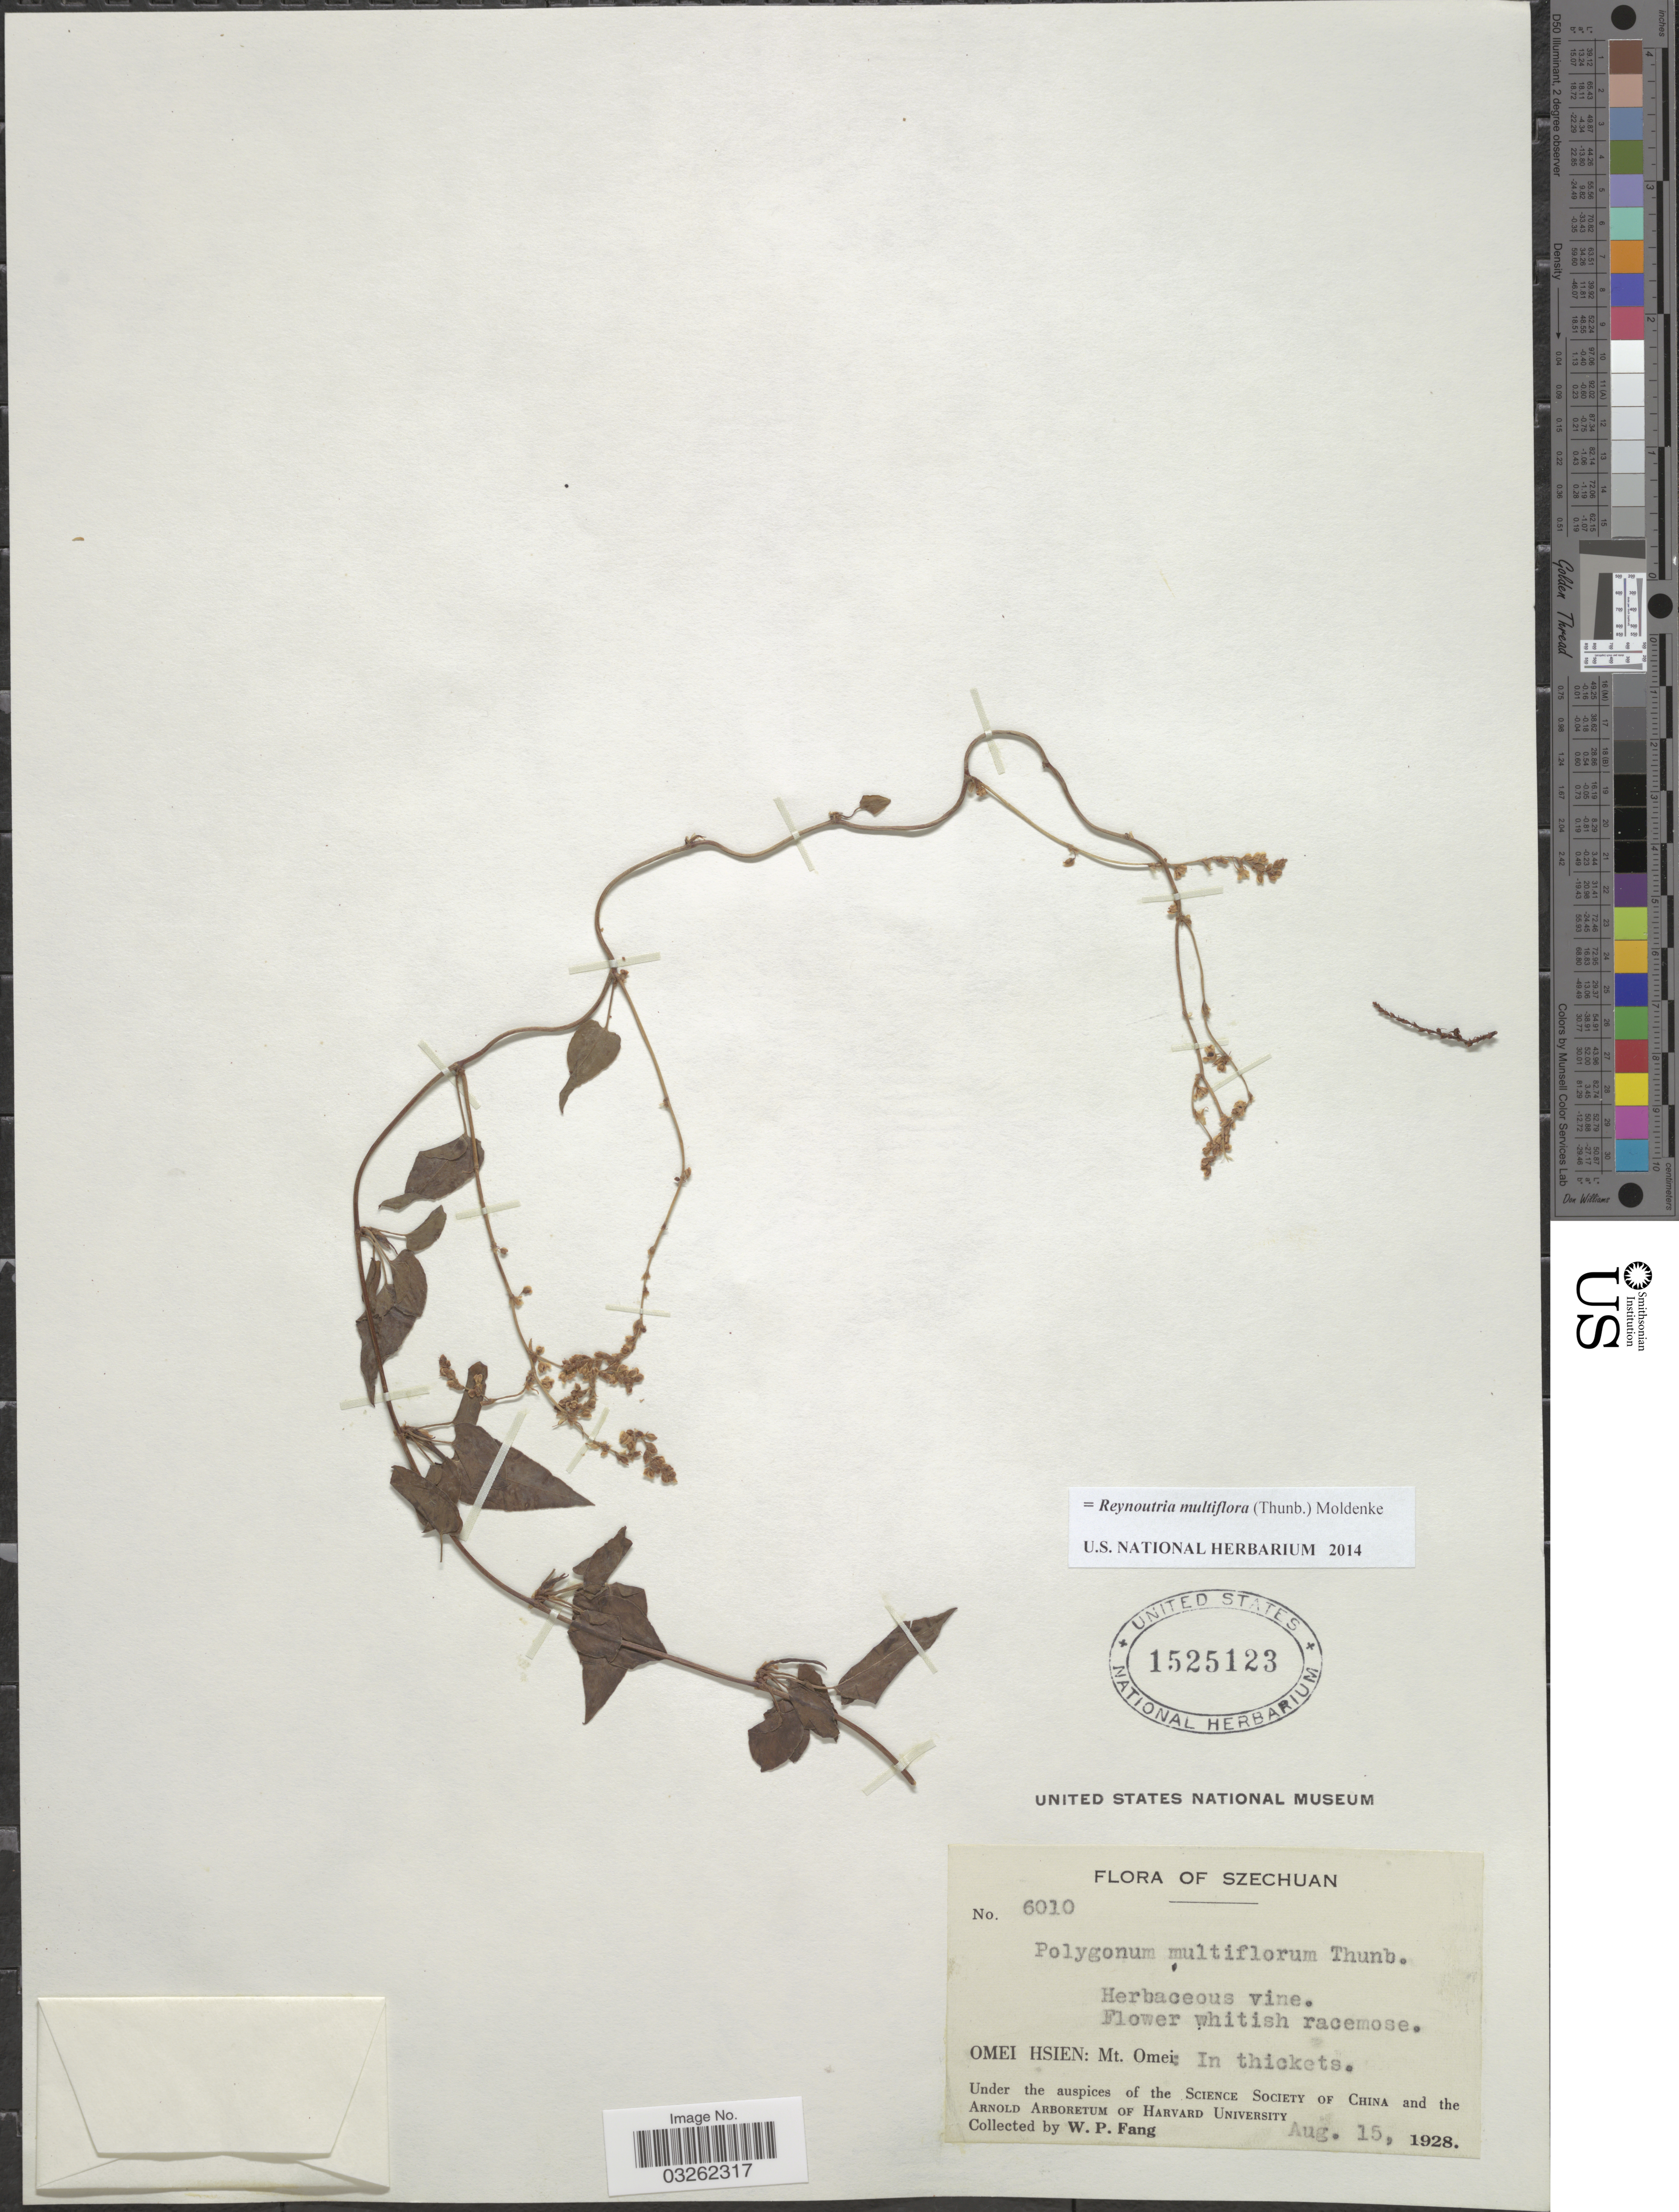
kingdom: Plantae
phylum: Tracheophyta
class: Magnoliopsida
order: Caryophyllales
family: Polygonaceae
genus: Reynoutria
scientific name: Reynoutria multiflora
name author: (Thunb.) Moldenke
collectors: W. P. Fang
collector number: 6010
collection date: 1928-08-15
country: China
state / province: Sichuan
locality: Szechuan, Omei Hsien: Mt. Omei; In thickets.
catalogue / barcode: US 1525123